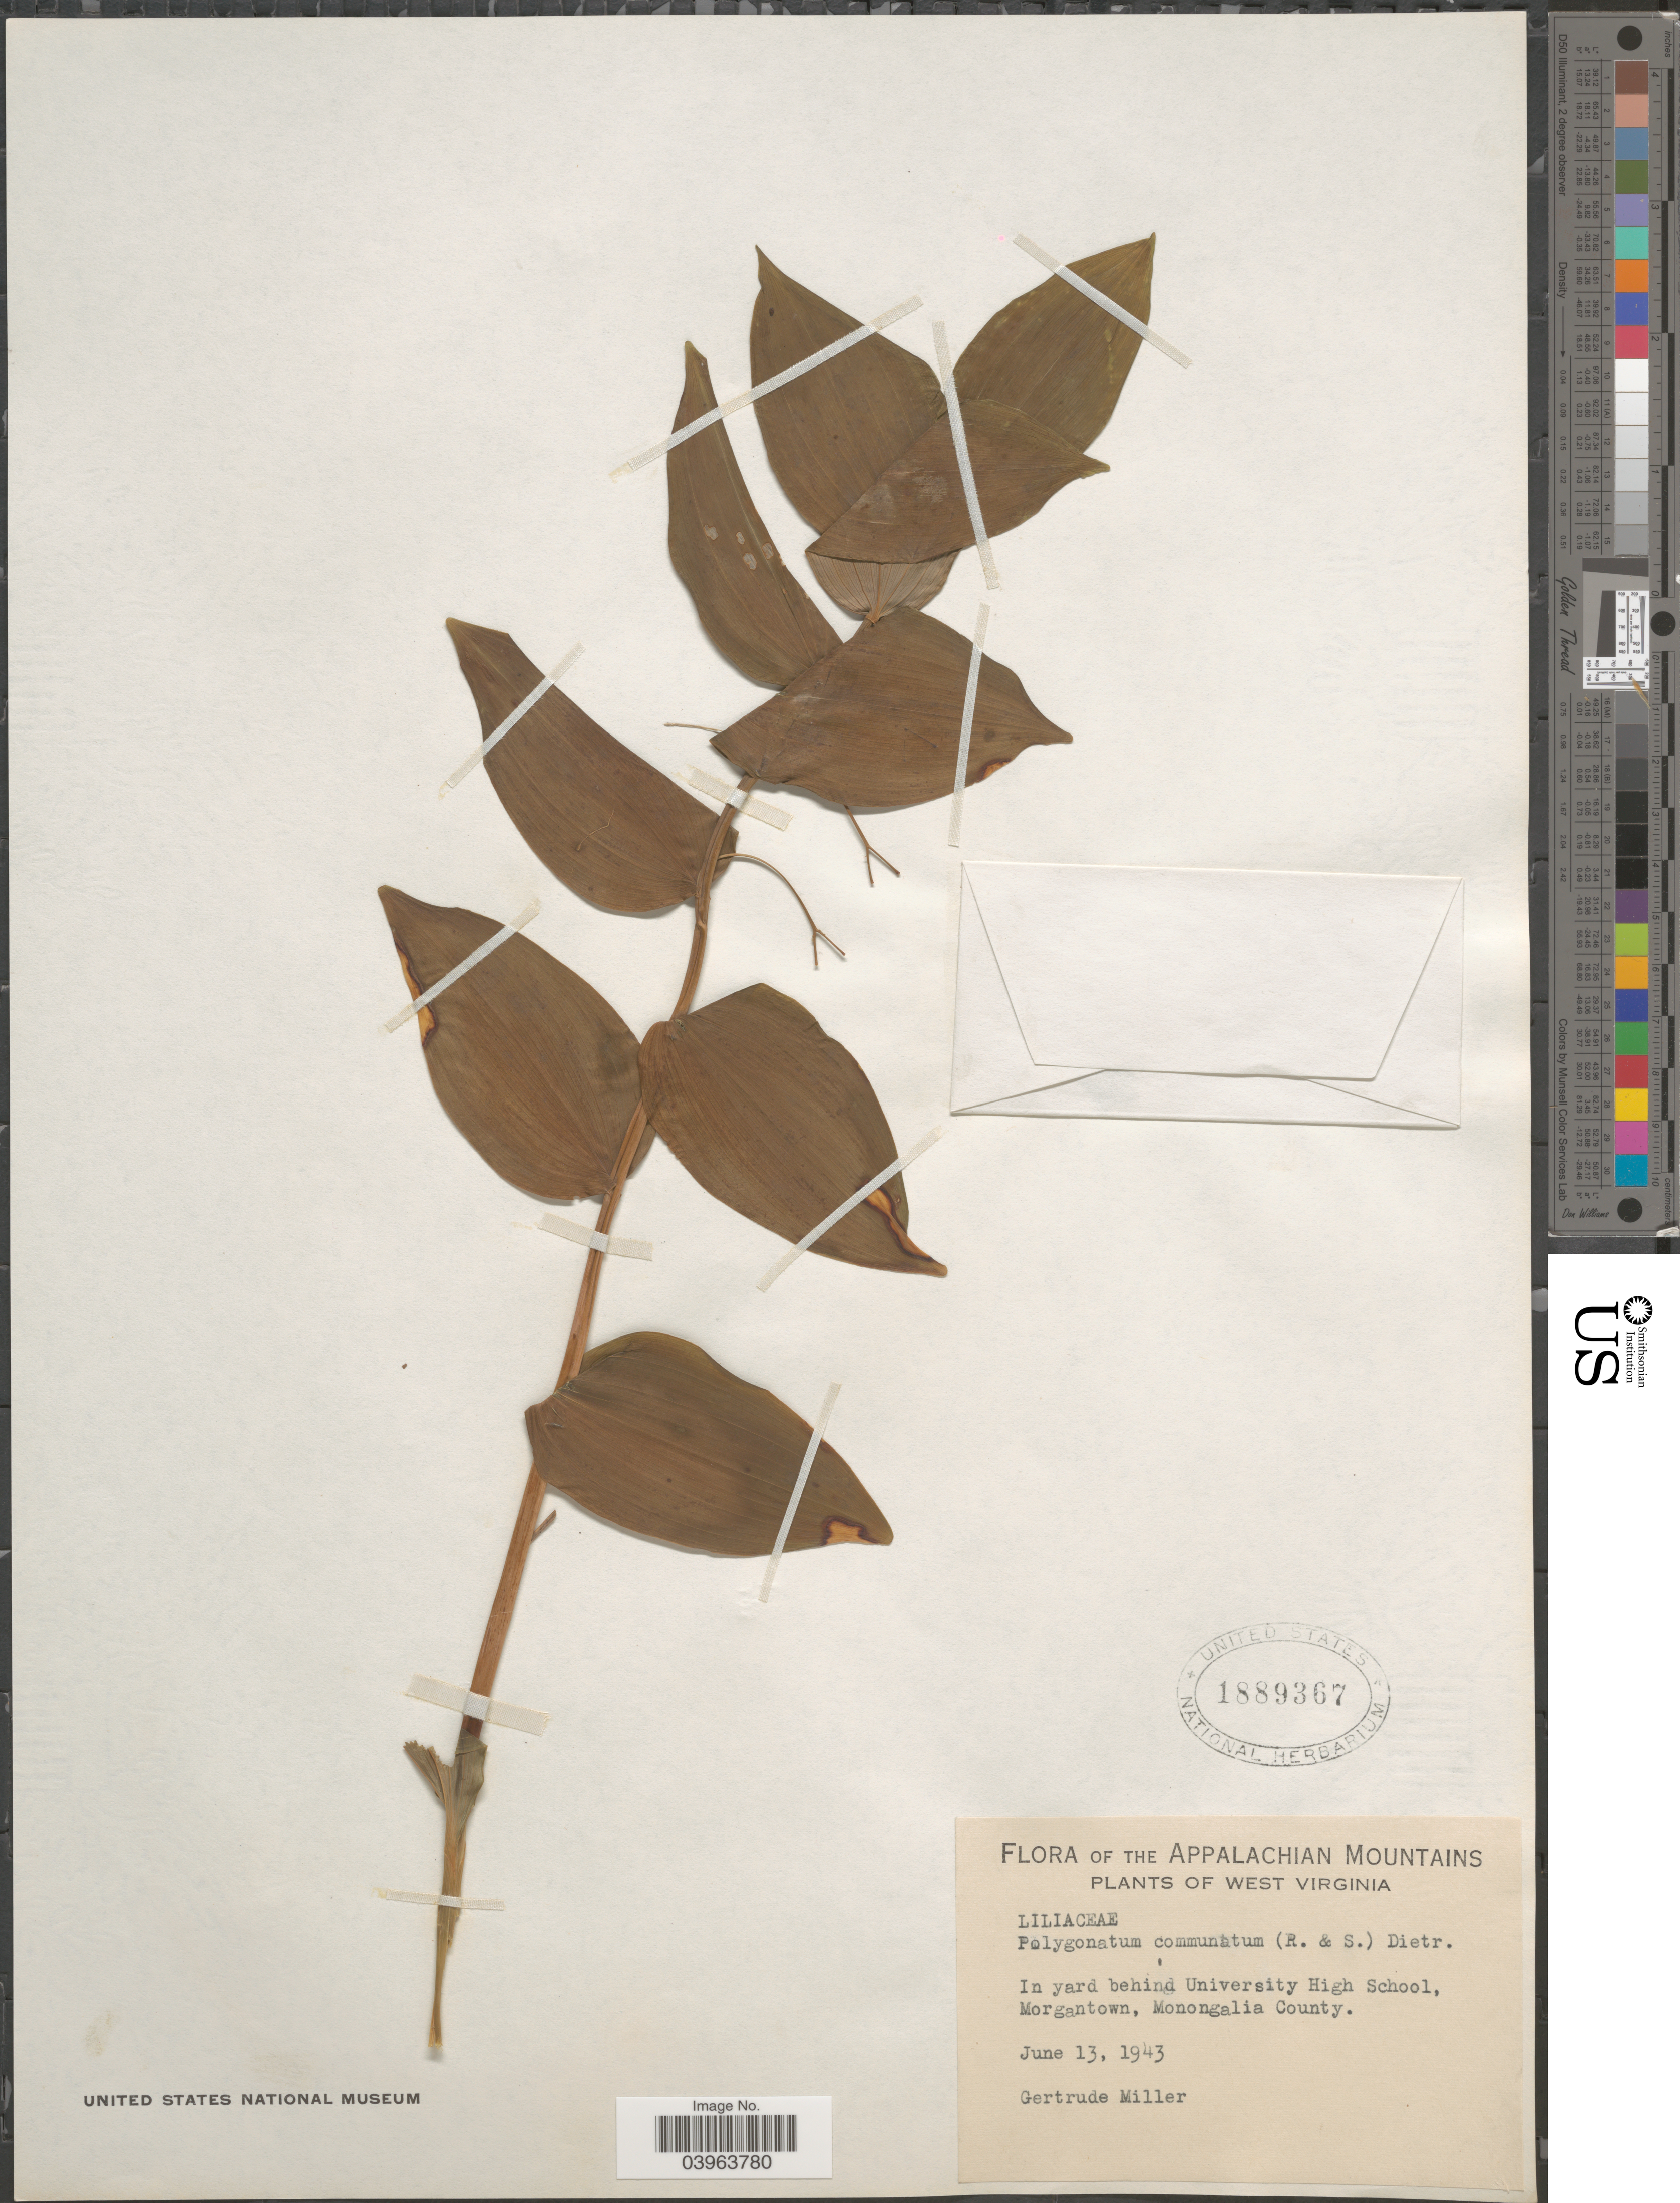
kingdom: Plantae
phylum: Tracheophyta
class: Liliopsida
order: Asparagales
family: Asparagaceae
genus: Polygonatum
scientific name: Polygonatum commutatum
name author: (Schult. f.) A. Dietr.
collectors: G. Miller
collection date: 1943-06-13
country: United States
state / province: West Virginia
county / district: Monongalia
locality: Appalachian Mountains. In yard behind University High School, Morgantown, Monongalia County.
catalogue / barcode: US 1889367